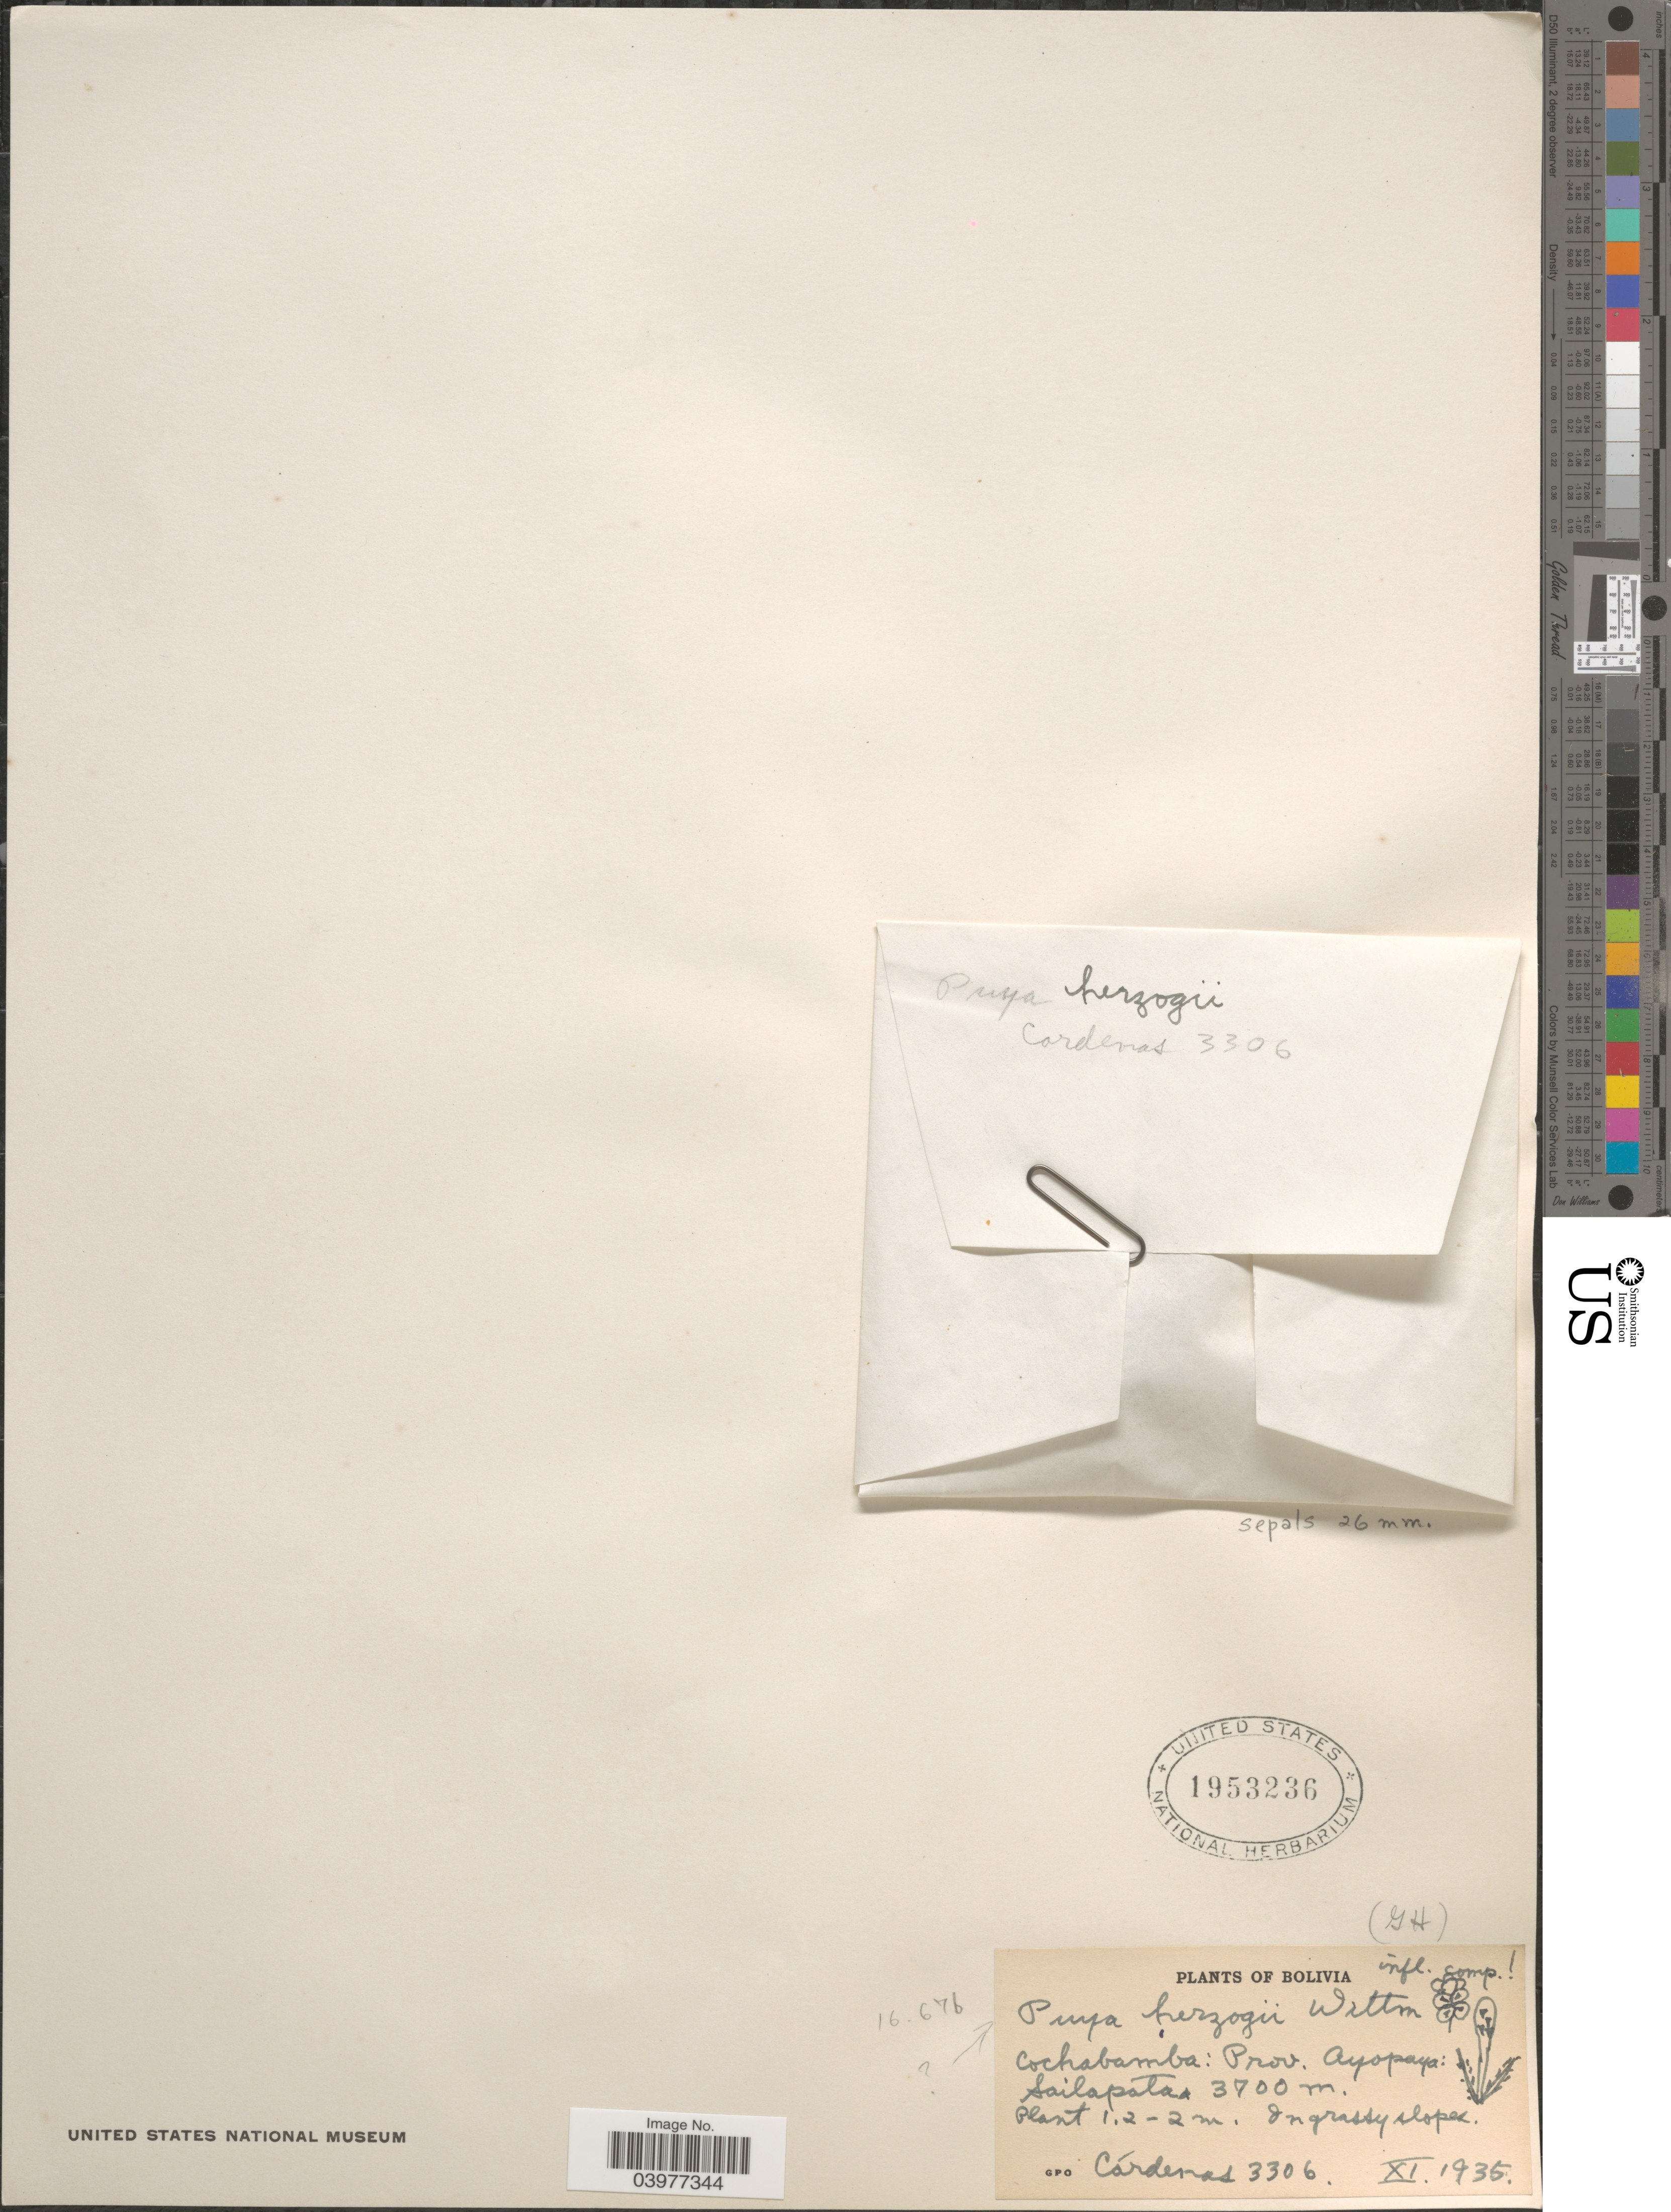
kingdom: Plantae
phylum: Tracheophyta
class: Liliopsida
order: Poales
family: Bromeliaceae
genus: Puya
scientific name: Puya herzogii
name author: Wittm.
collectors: M. Cárdenas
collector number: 3306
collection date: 1935-11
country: Bolivia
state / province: Cochabamba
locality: Prov. Ayopaya: Sailapata.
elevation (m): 3700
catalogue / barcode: US 1953236